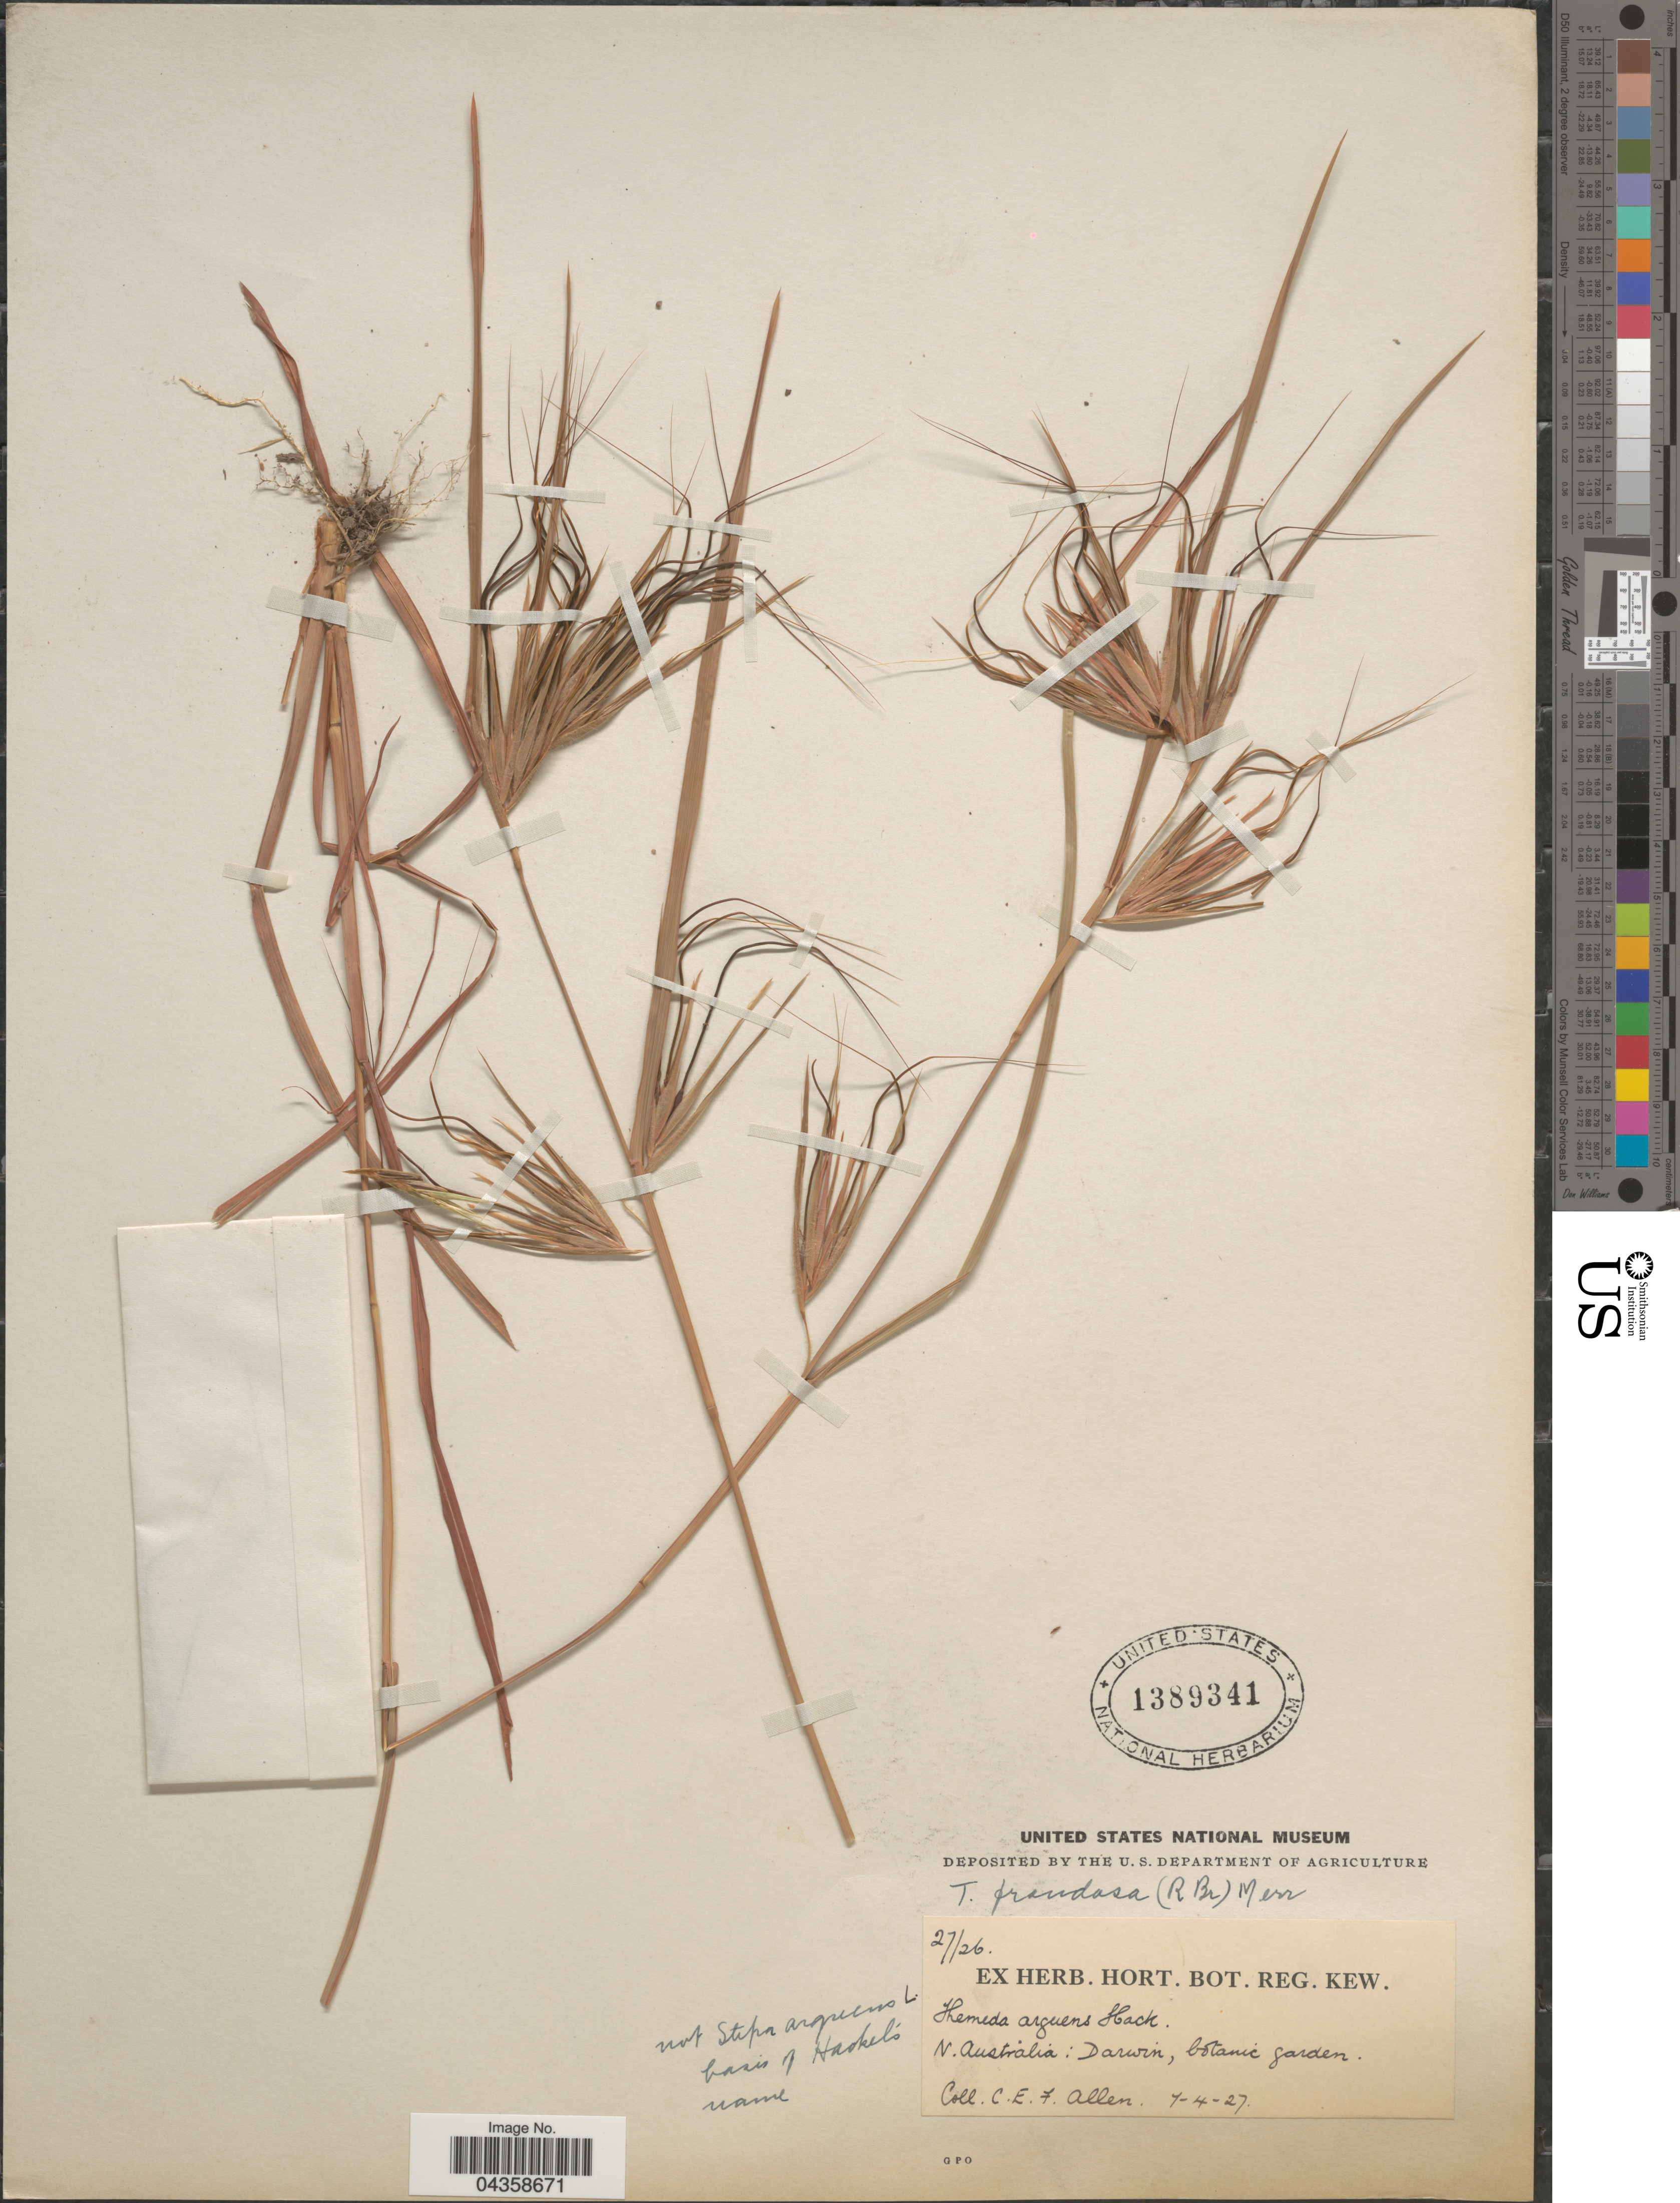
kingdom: Plantae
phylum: Tracheophyta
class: Liliopsida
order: Poales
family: Poaceae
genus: Themeda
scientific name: Themeda arguens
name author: (L.) Hack.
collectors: C. E. F. Allen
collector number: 27/26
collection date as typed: Transcribed d/m/y: 7/4/27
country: Australia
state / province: Northern Territory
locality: N. Australia: Darwin, botanic garden.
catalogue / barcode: US 1389341